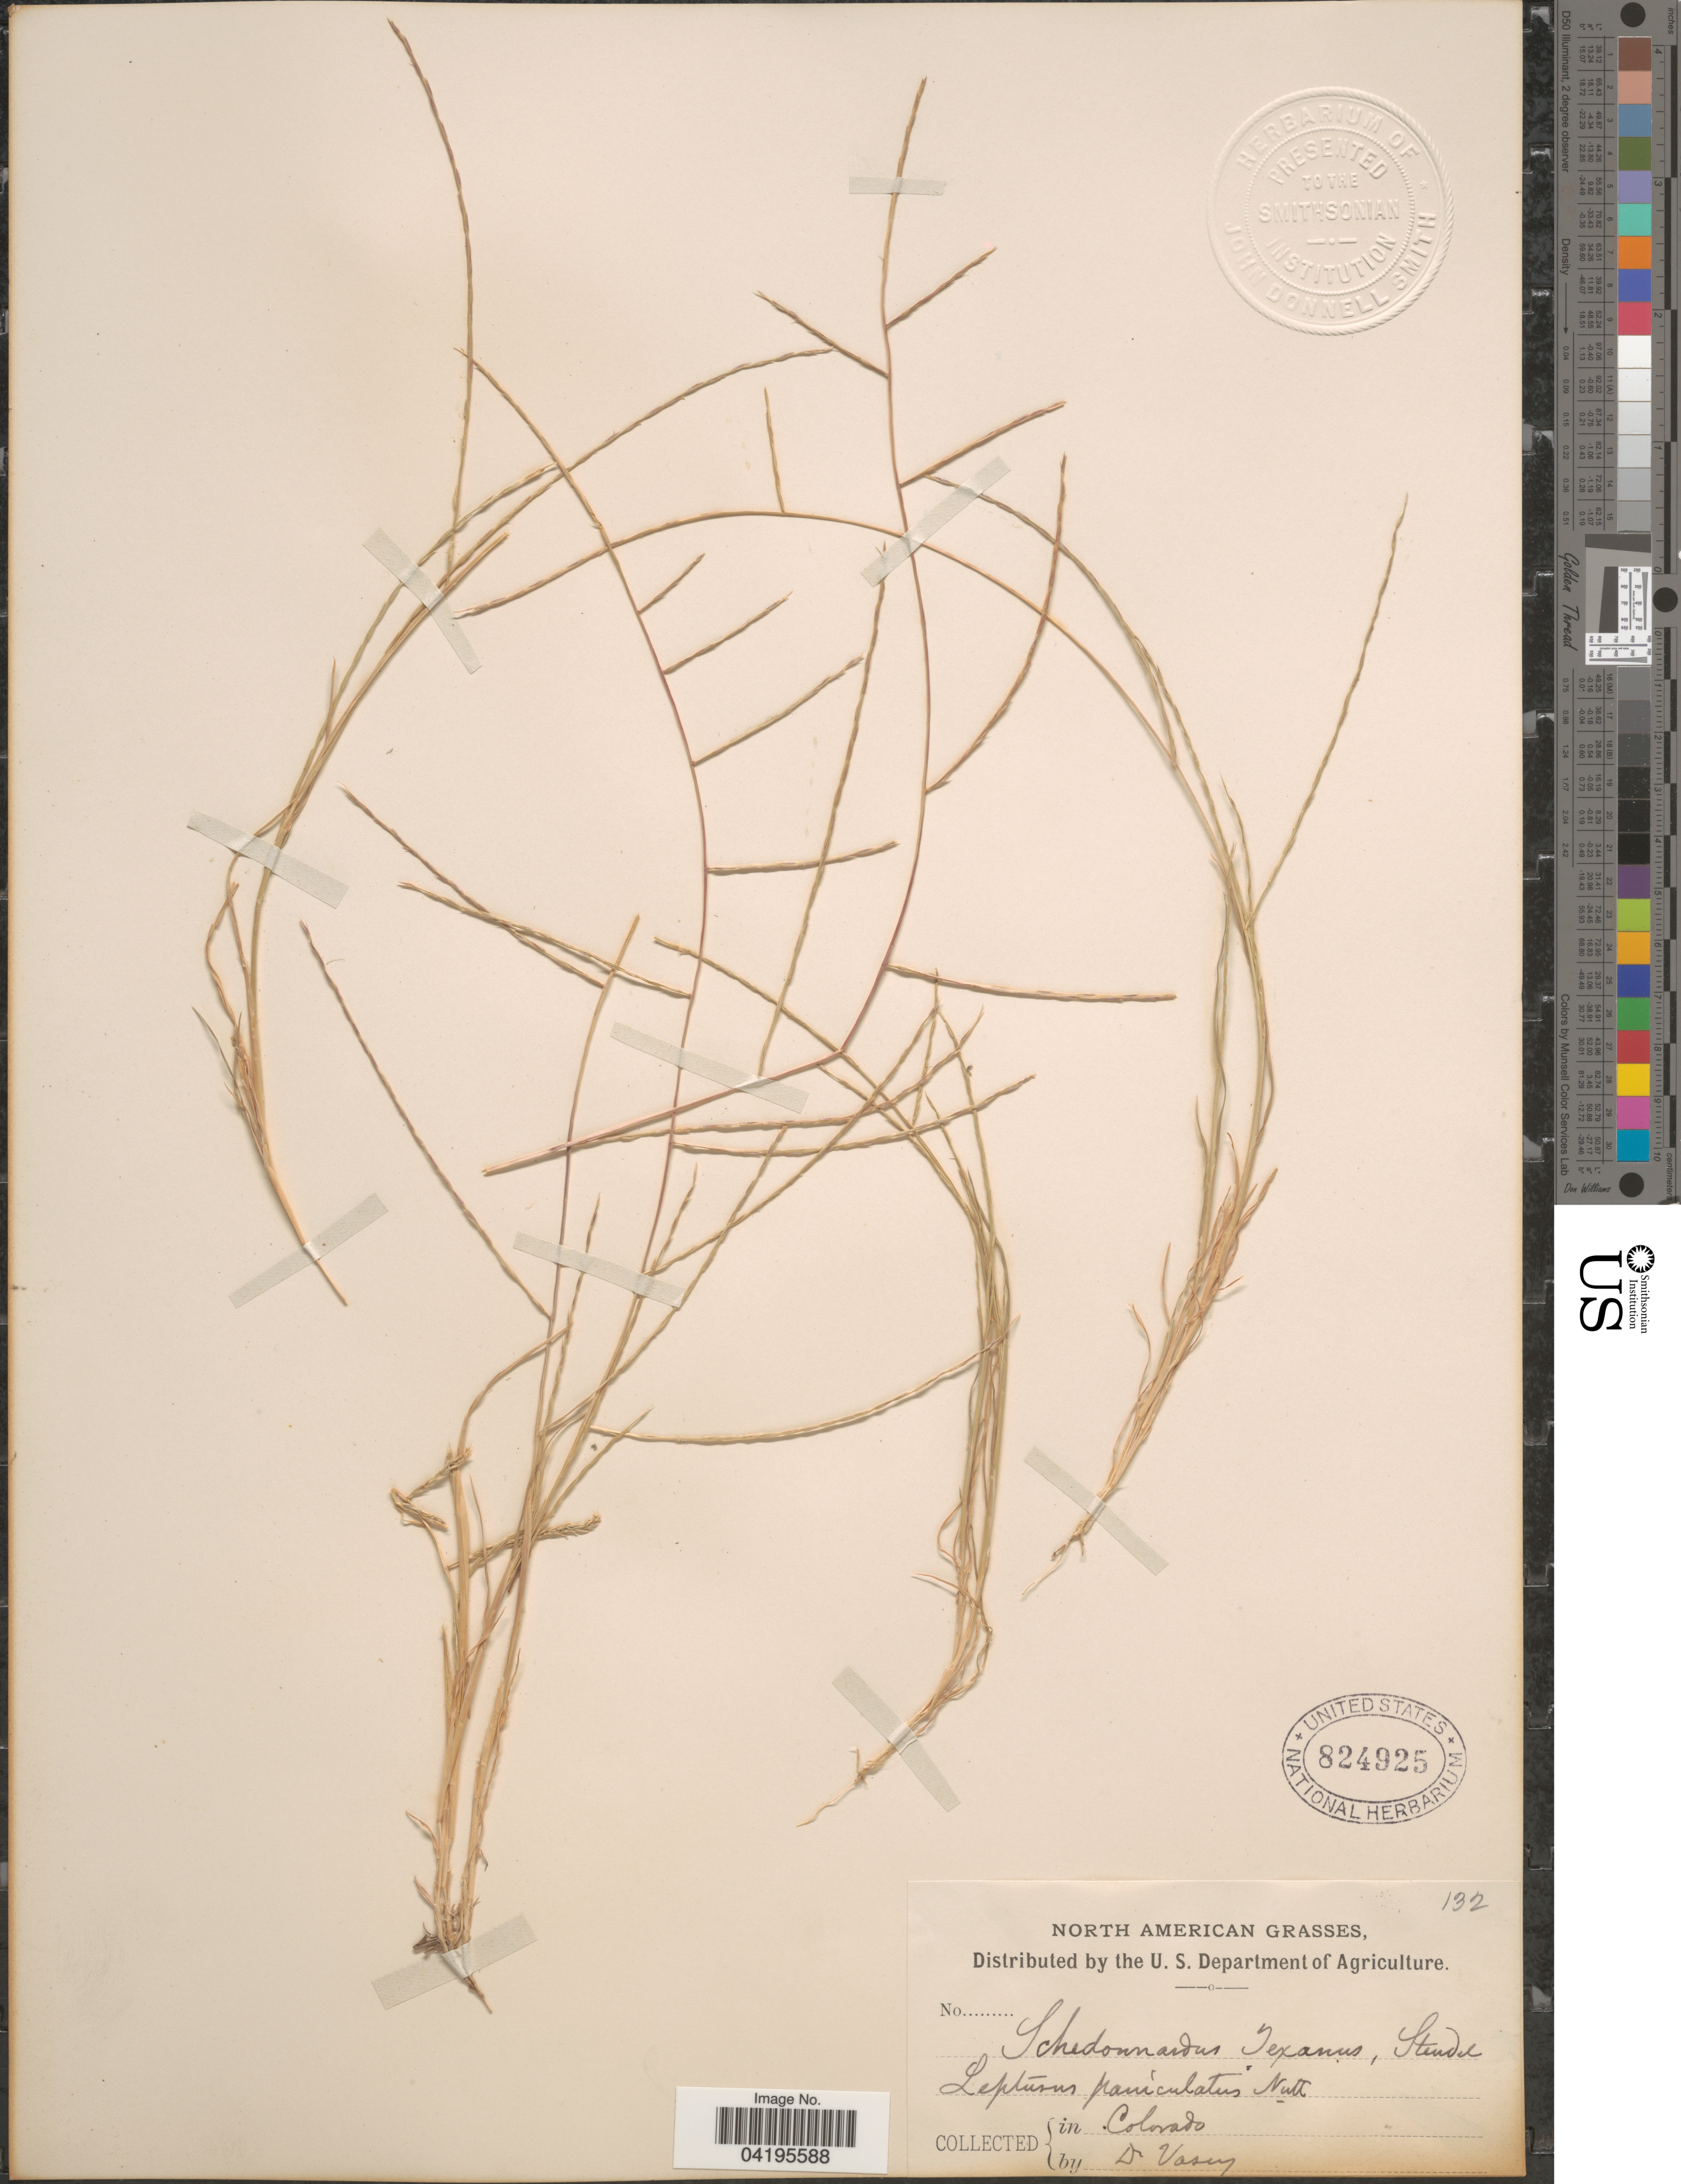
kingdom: Plantae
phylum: Tracheophyta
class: Liliopsida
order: Poales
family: Poaceae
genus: Muhlenbergia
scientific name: Muhlenbergia paniculata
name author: (Nutt.) Columbus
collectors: Vasey, --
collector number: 132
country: United States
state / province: Colorado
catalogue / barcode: US 824925